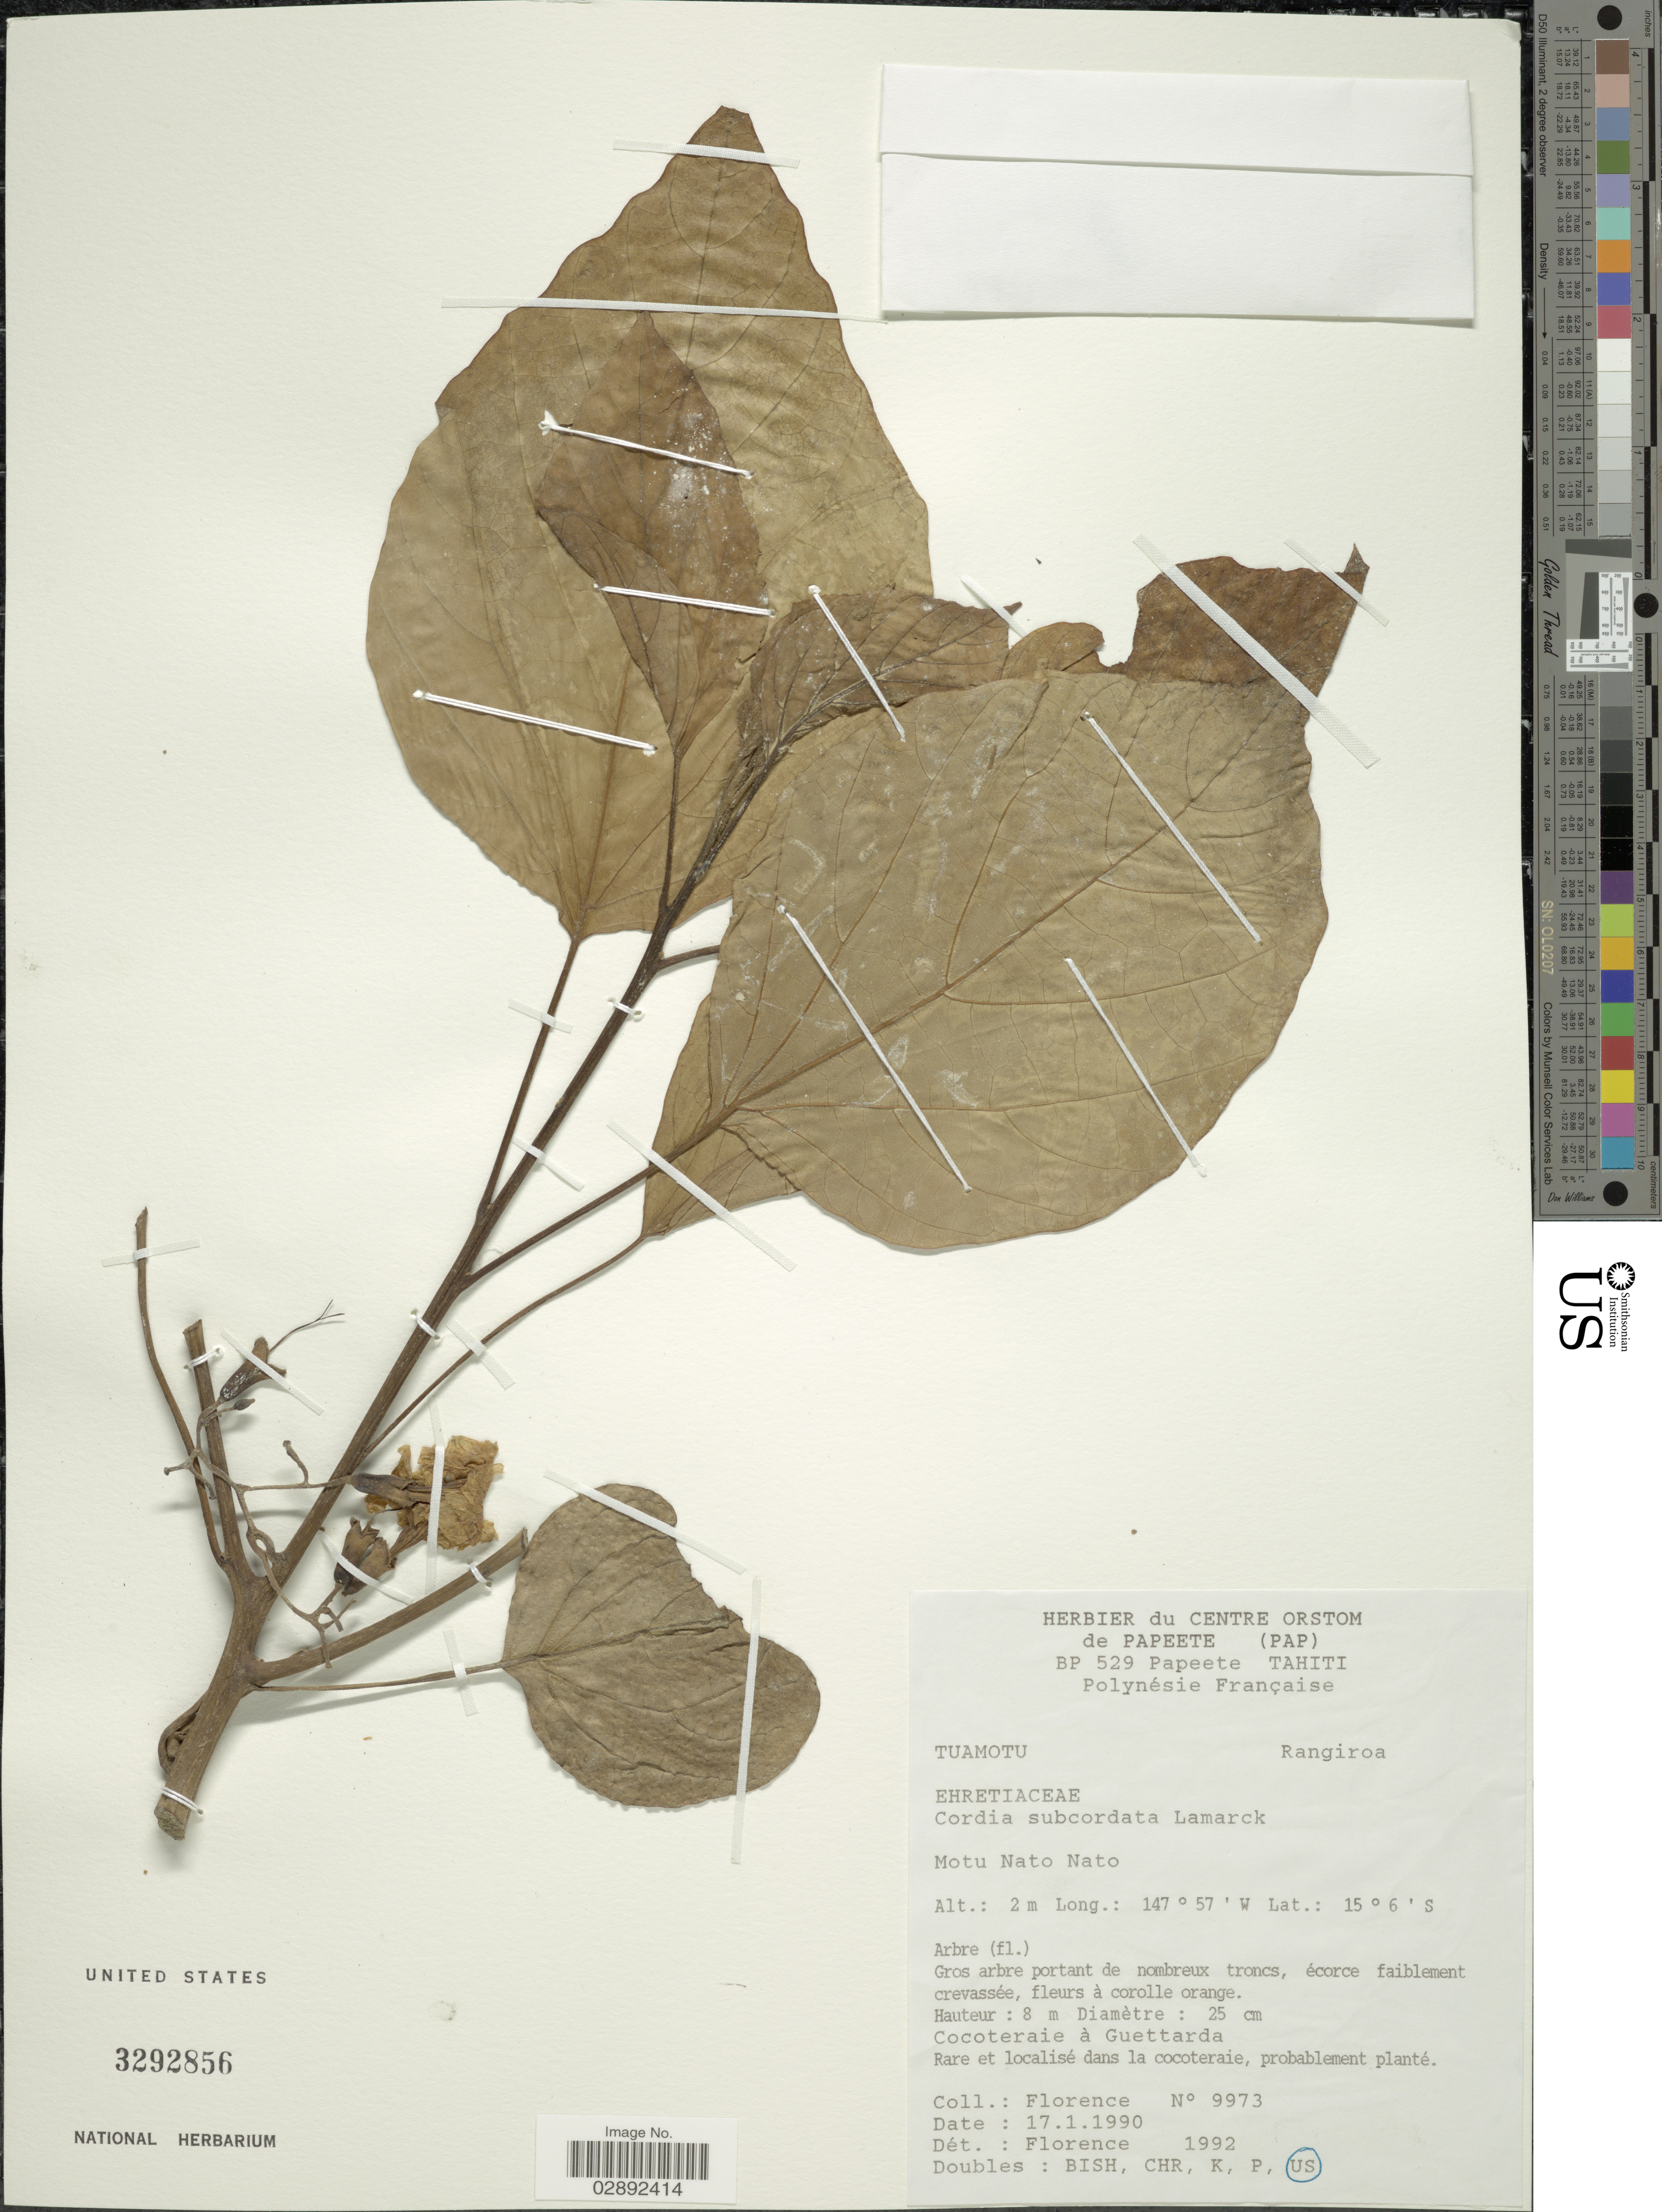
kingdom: Plantae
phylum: Tracheophyta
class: Magnoliopsida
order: Boraginales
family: Cordiaceae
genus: Cordia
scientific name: Cordia subcordata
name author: Lam.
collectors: -. Florence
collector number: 9973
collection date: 1990-01-17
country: French Polynesia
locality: Tuamoto. Rangiroa. Motu Nato Nato.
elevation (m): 2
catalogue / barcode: US 3292856